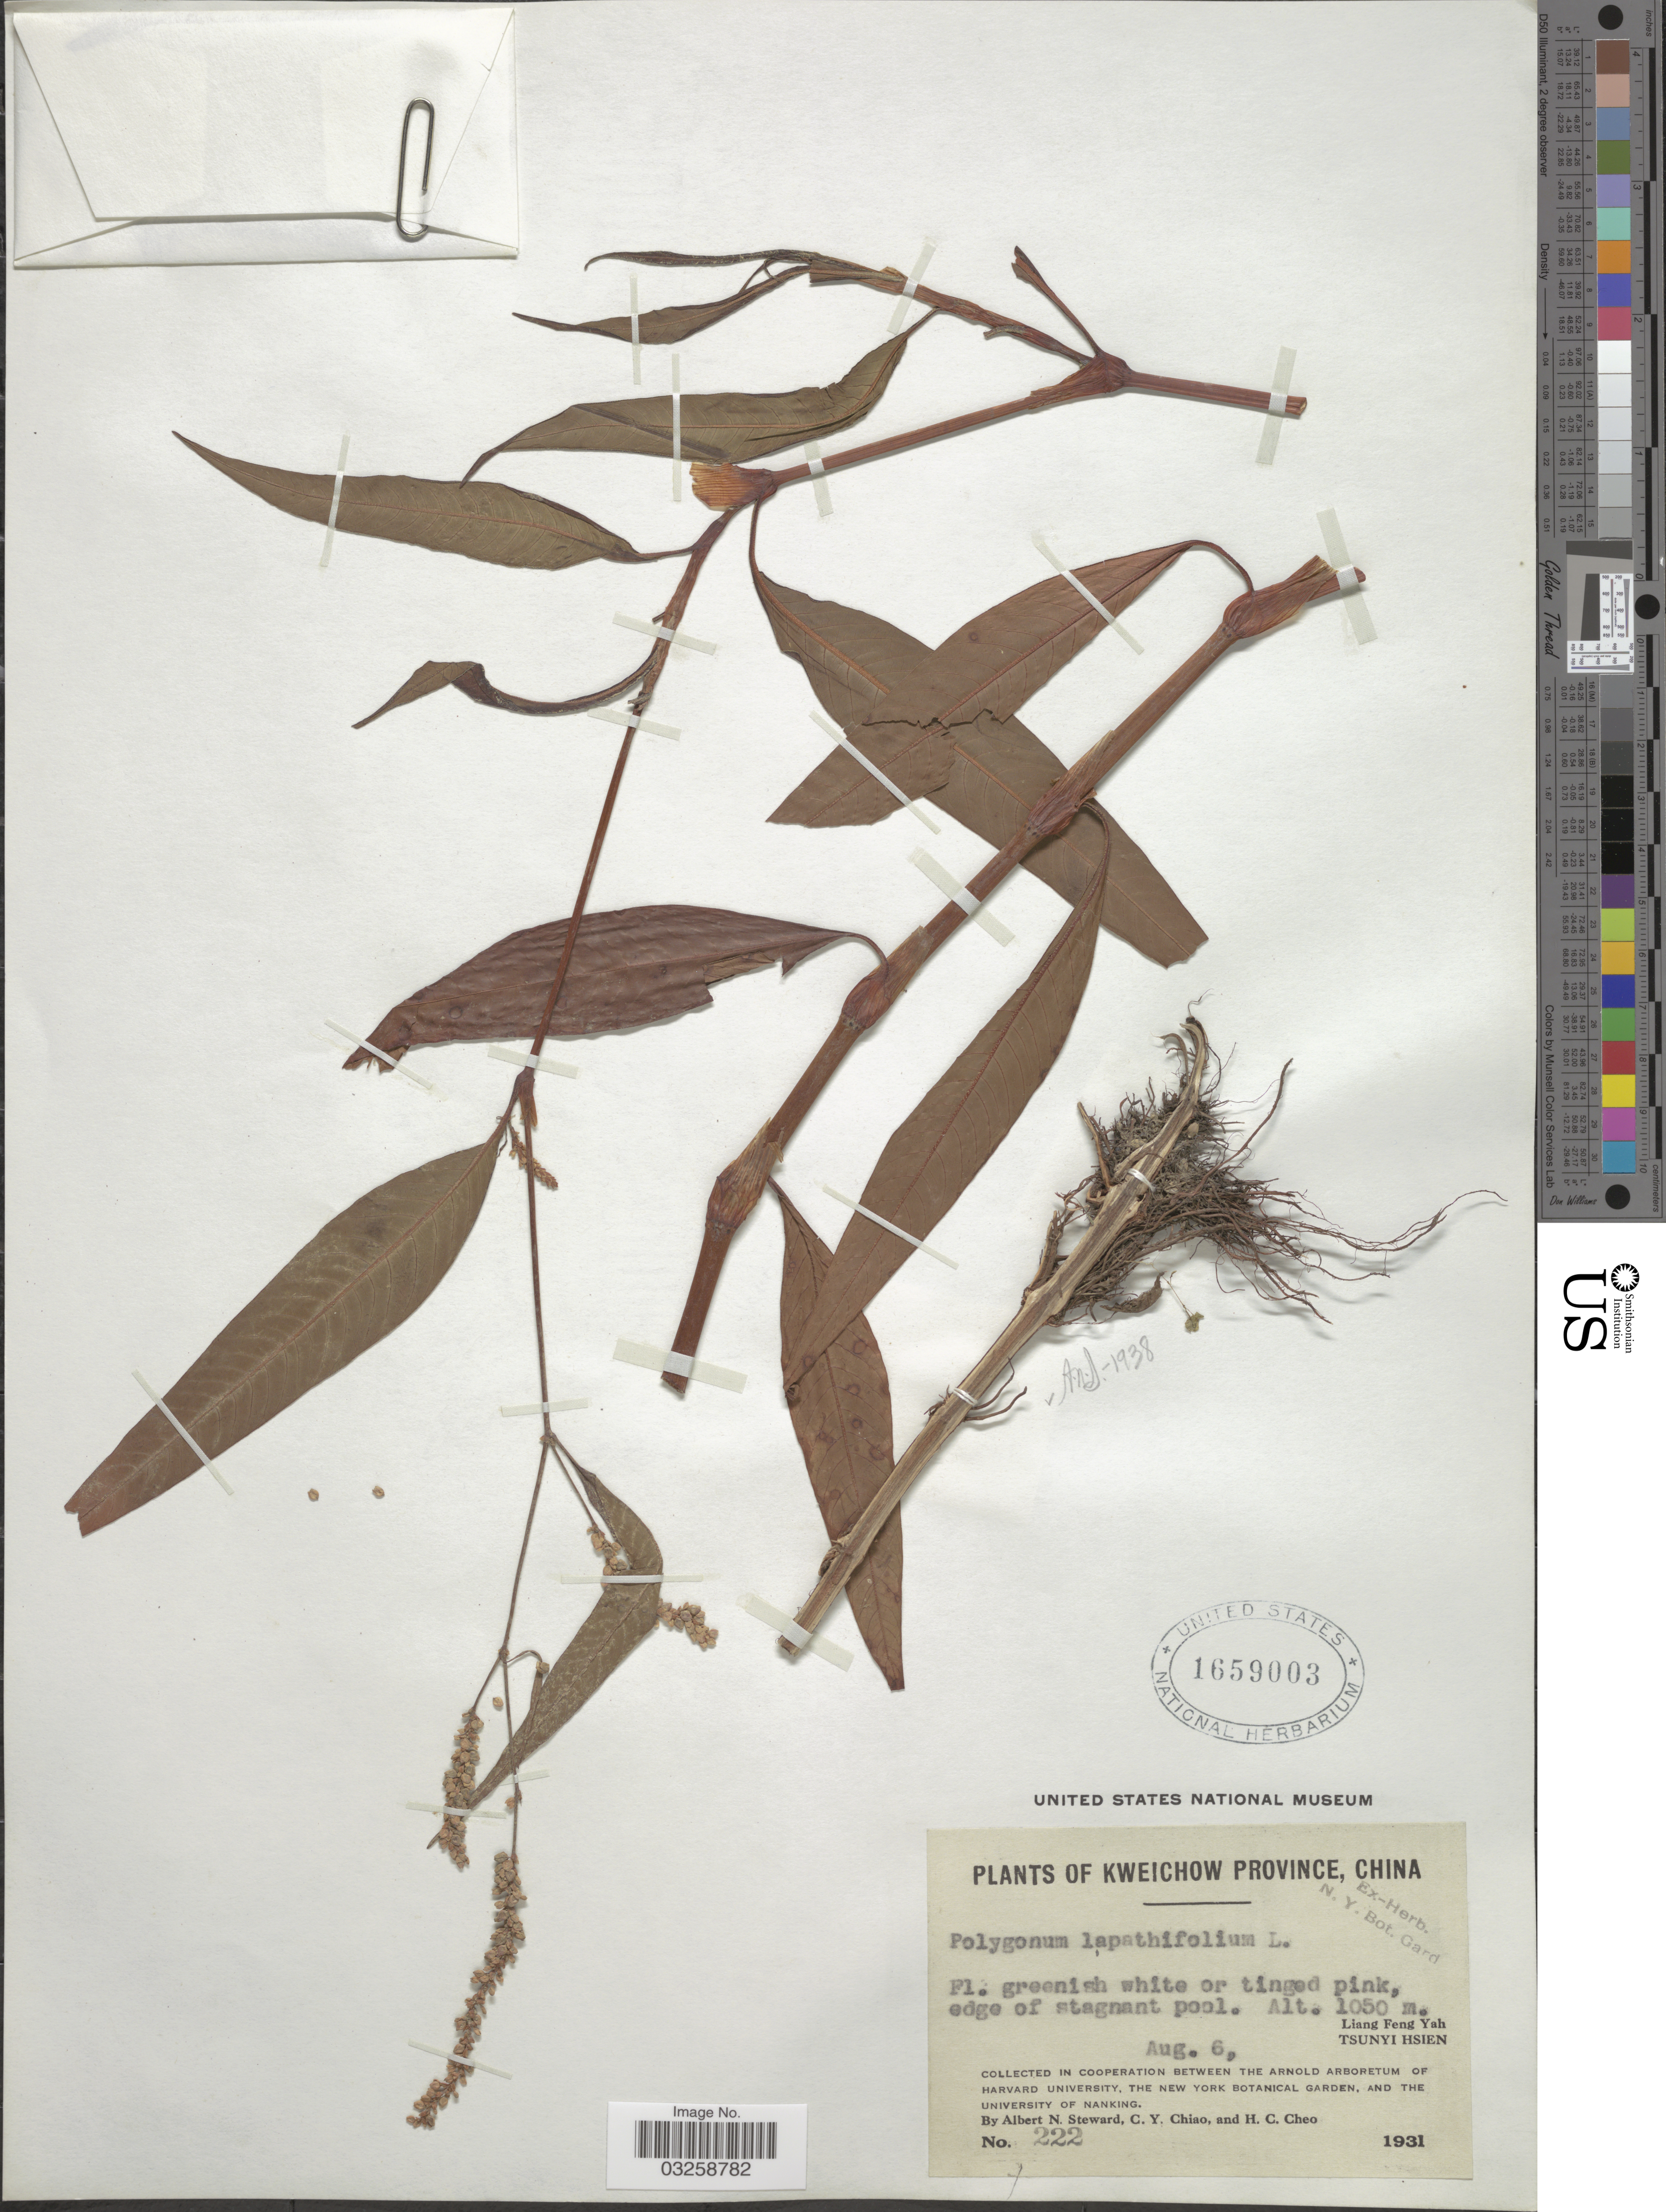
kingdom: Plantae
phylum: Tracheophyta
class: Magnoliopsida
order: Caryophyllales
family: Polygonaceae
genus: Polygonum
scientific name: Polygonum lapathifolium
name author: L.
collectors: A. N. Steward, C. Y. Chiao & H. Cheo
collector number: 222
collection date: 1931-08-06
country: China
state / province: Guizhou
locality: Kweichow Province. Liang Feng Yah. Tsunyi Hsien.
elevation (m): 1050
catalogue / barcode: US 1659003